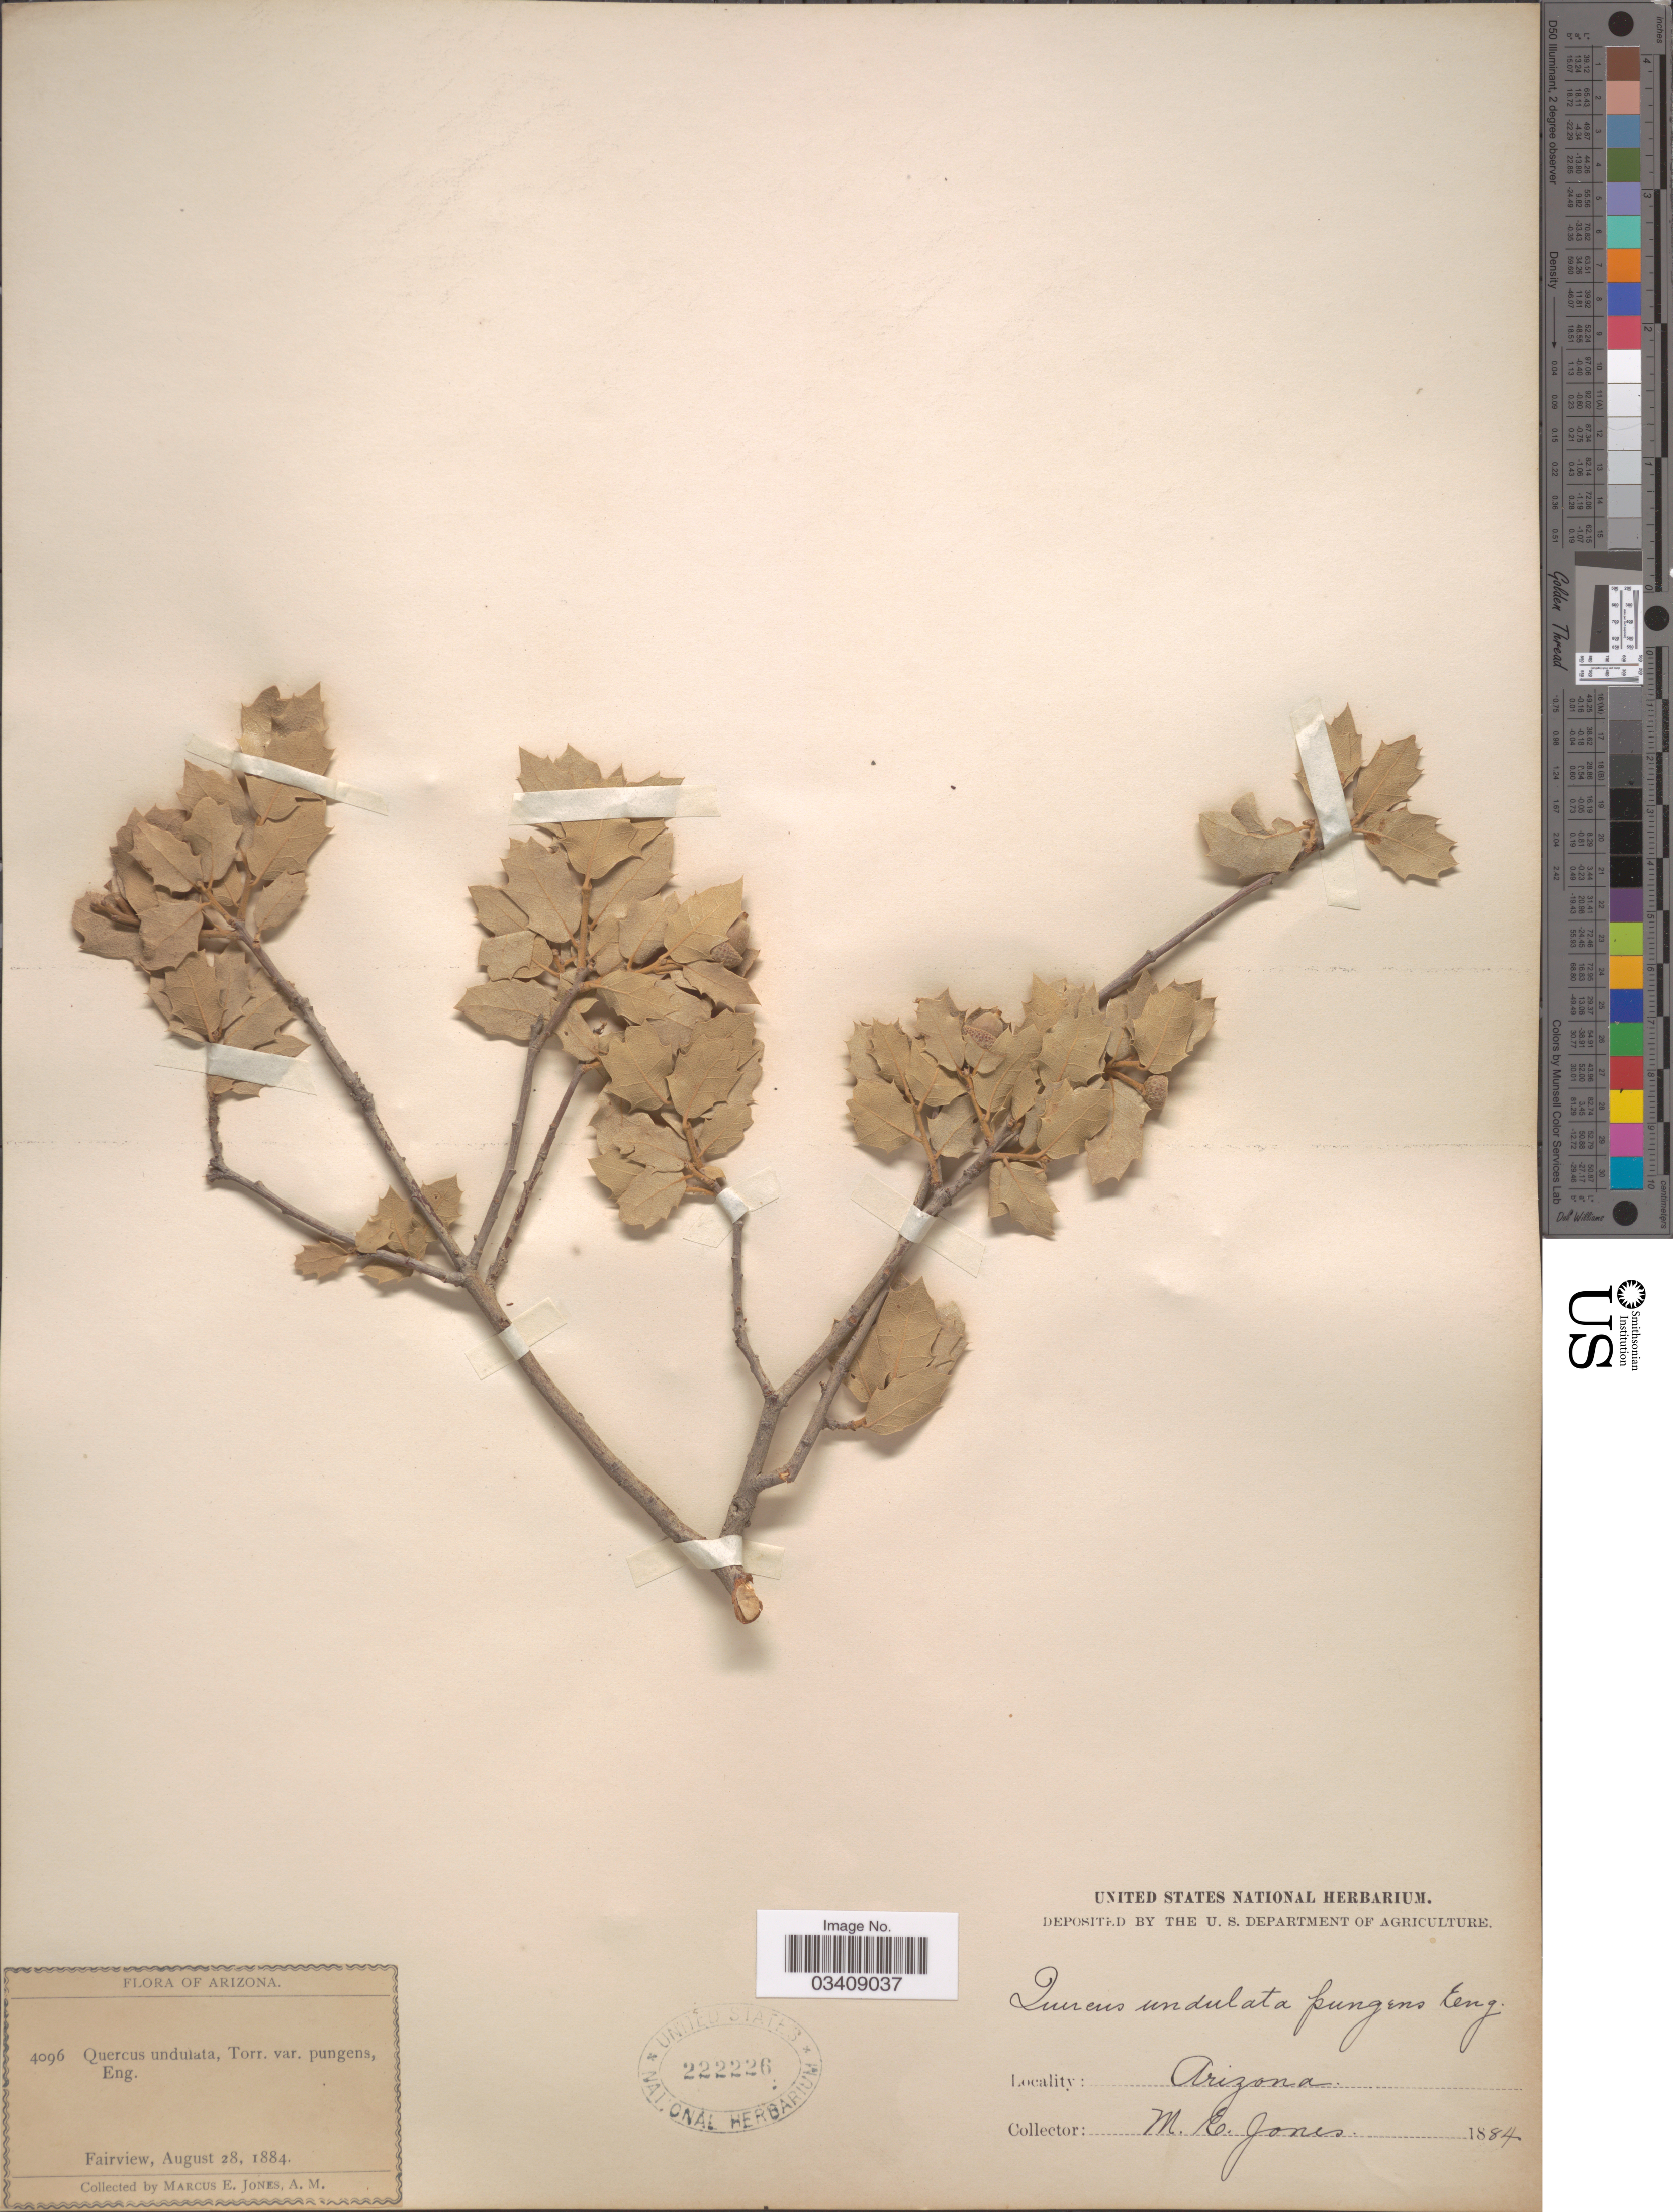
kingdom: Plantae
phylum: Tracheophyta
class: Magnoliopsida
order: Fagales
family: Fagaceae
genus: Quercus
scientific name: Quercus turbinella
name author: Greene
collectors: M. E. Jones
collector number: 4096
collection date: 1884-08-28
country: United States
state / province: Arizona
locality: Fairview.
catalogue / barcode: US 222226